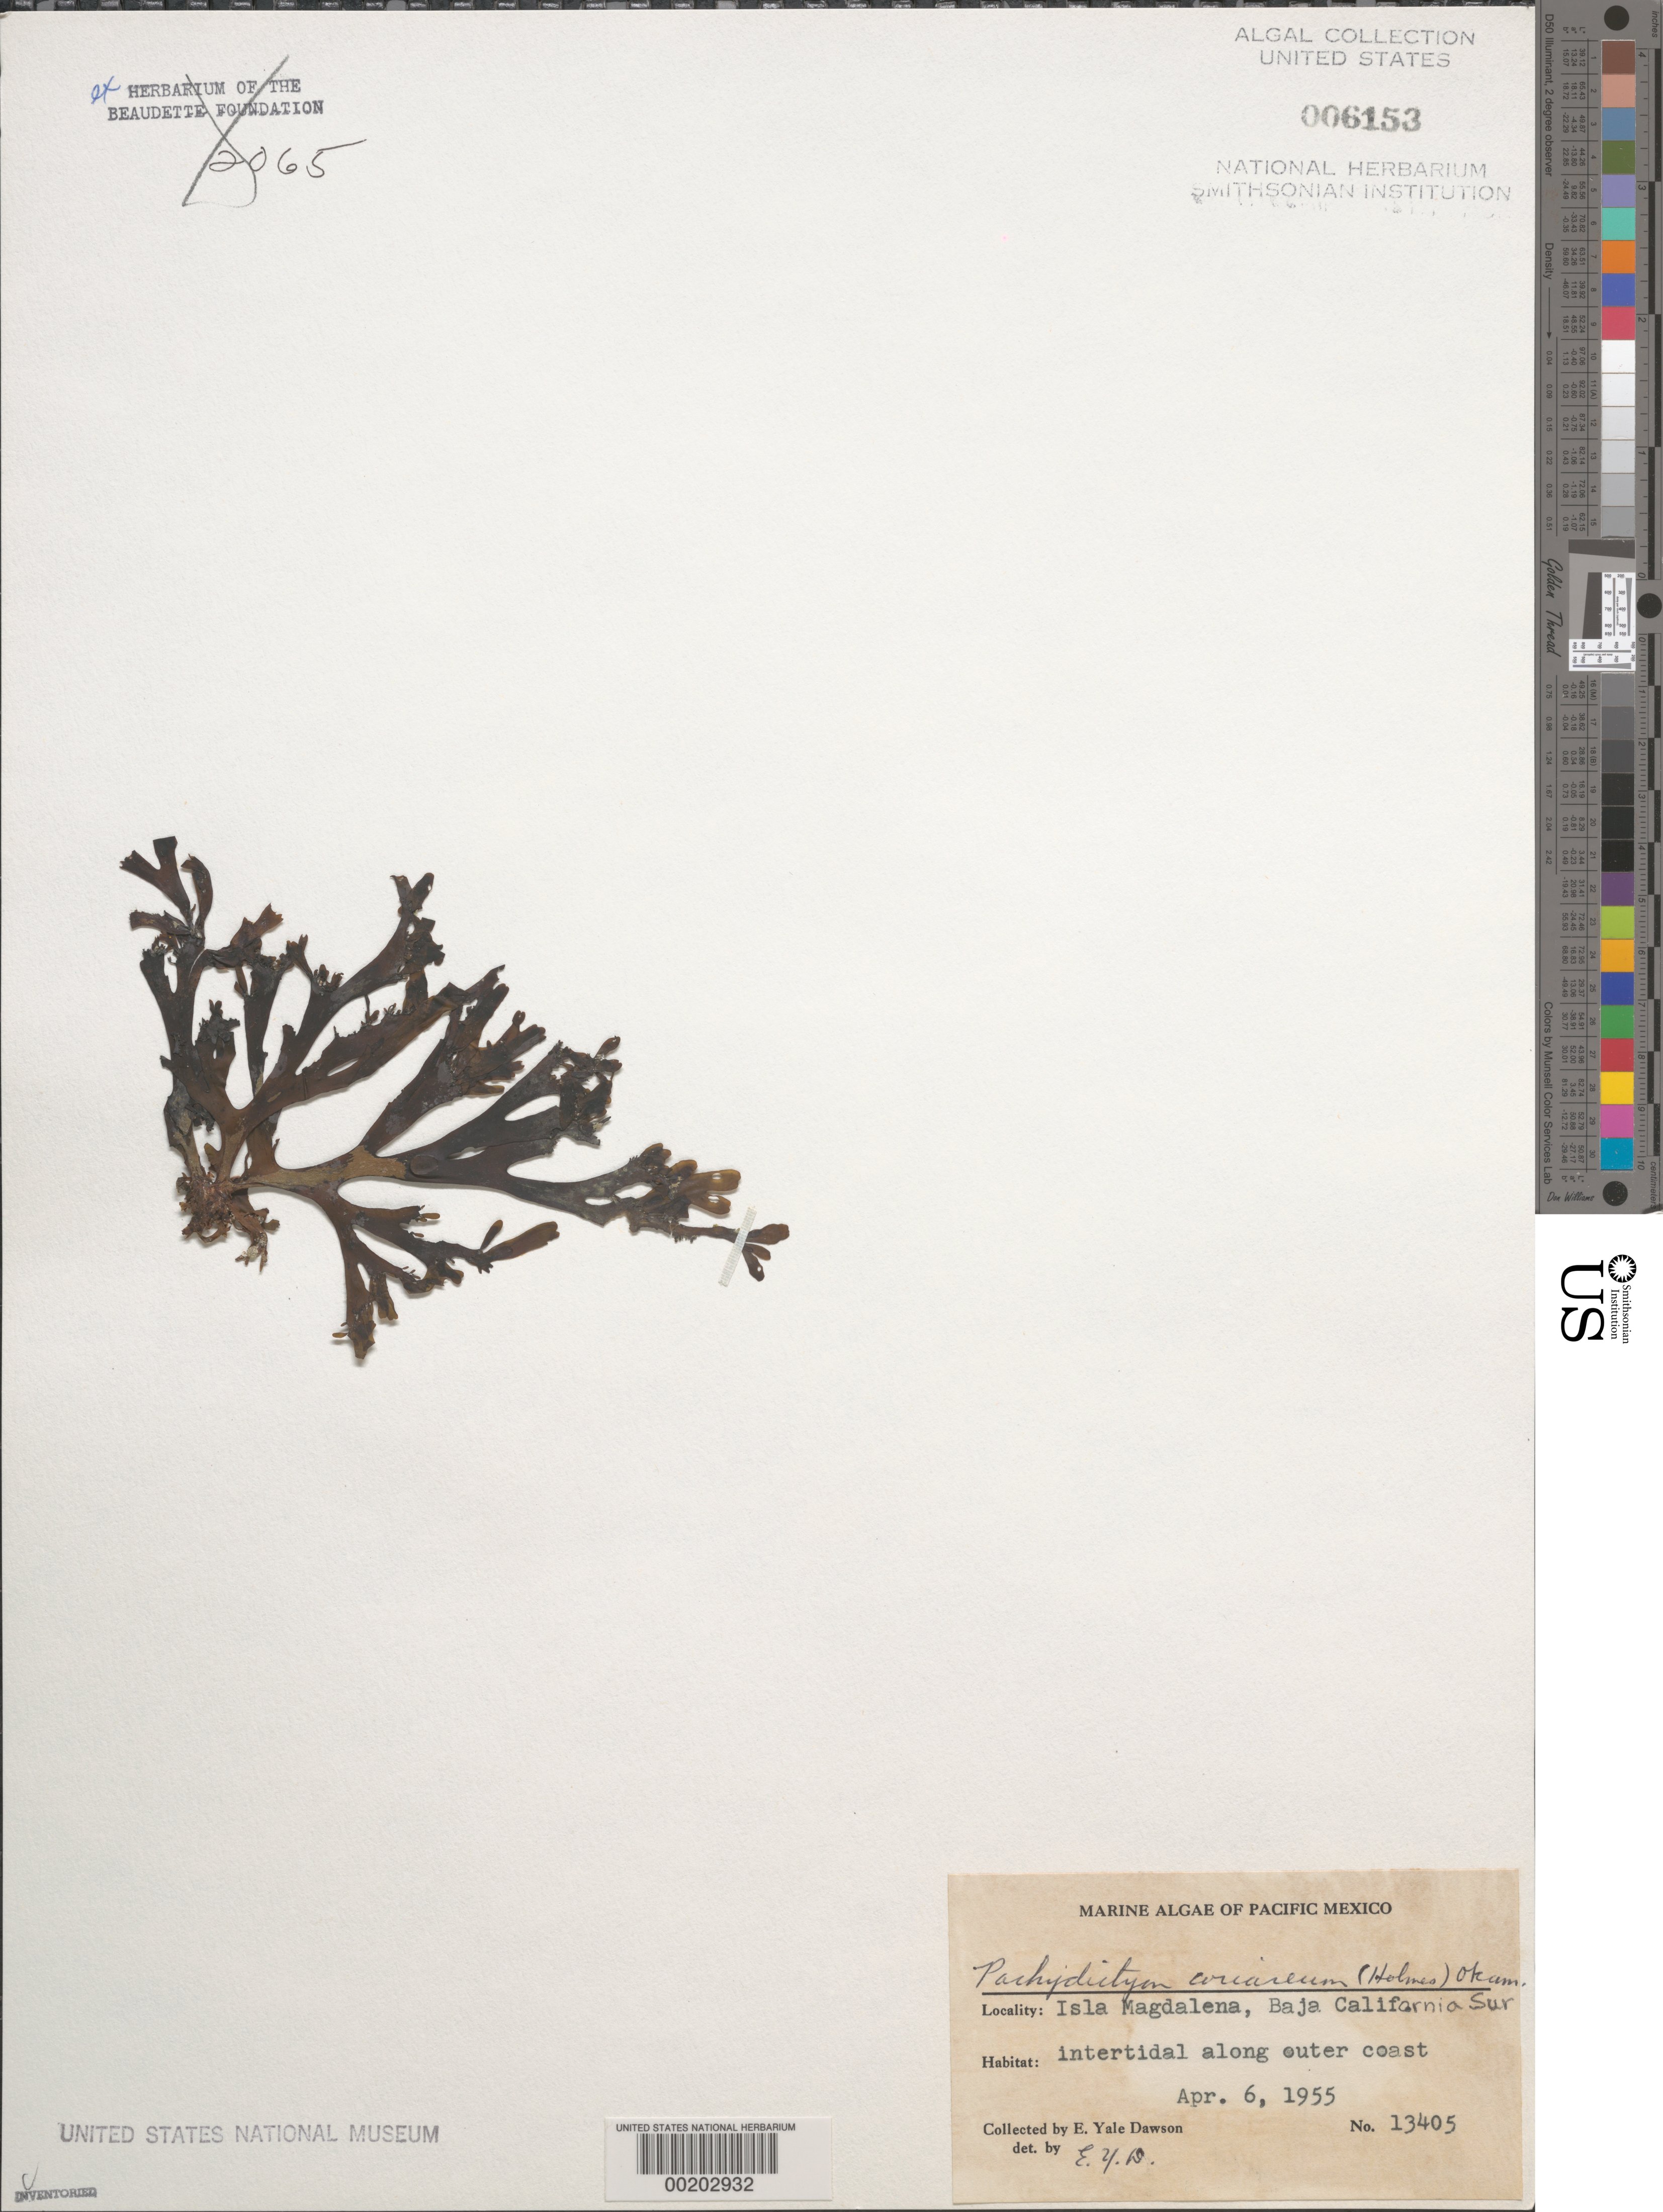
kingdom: Chromista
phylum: Ochrophyta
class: Phaeophyceae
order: Dictyotales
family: Dictyotaceae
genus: Pachydictyon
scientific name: Pachydictyon coriaceum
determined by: Dawson, E. Y.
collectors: E. Y. Dawson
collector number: EYD 13405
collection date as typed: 06 Apr 1955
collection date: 1955-04-06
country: Mexico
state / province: Baja California Sur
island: Isla Magdalena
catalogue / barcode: US 6153